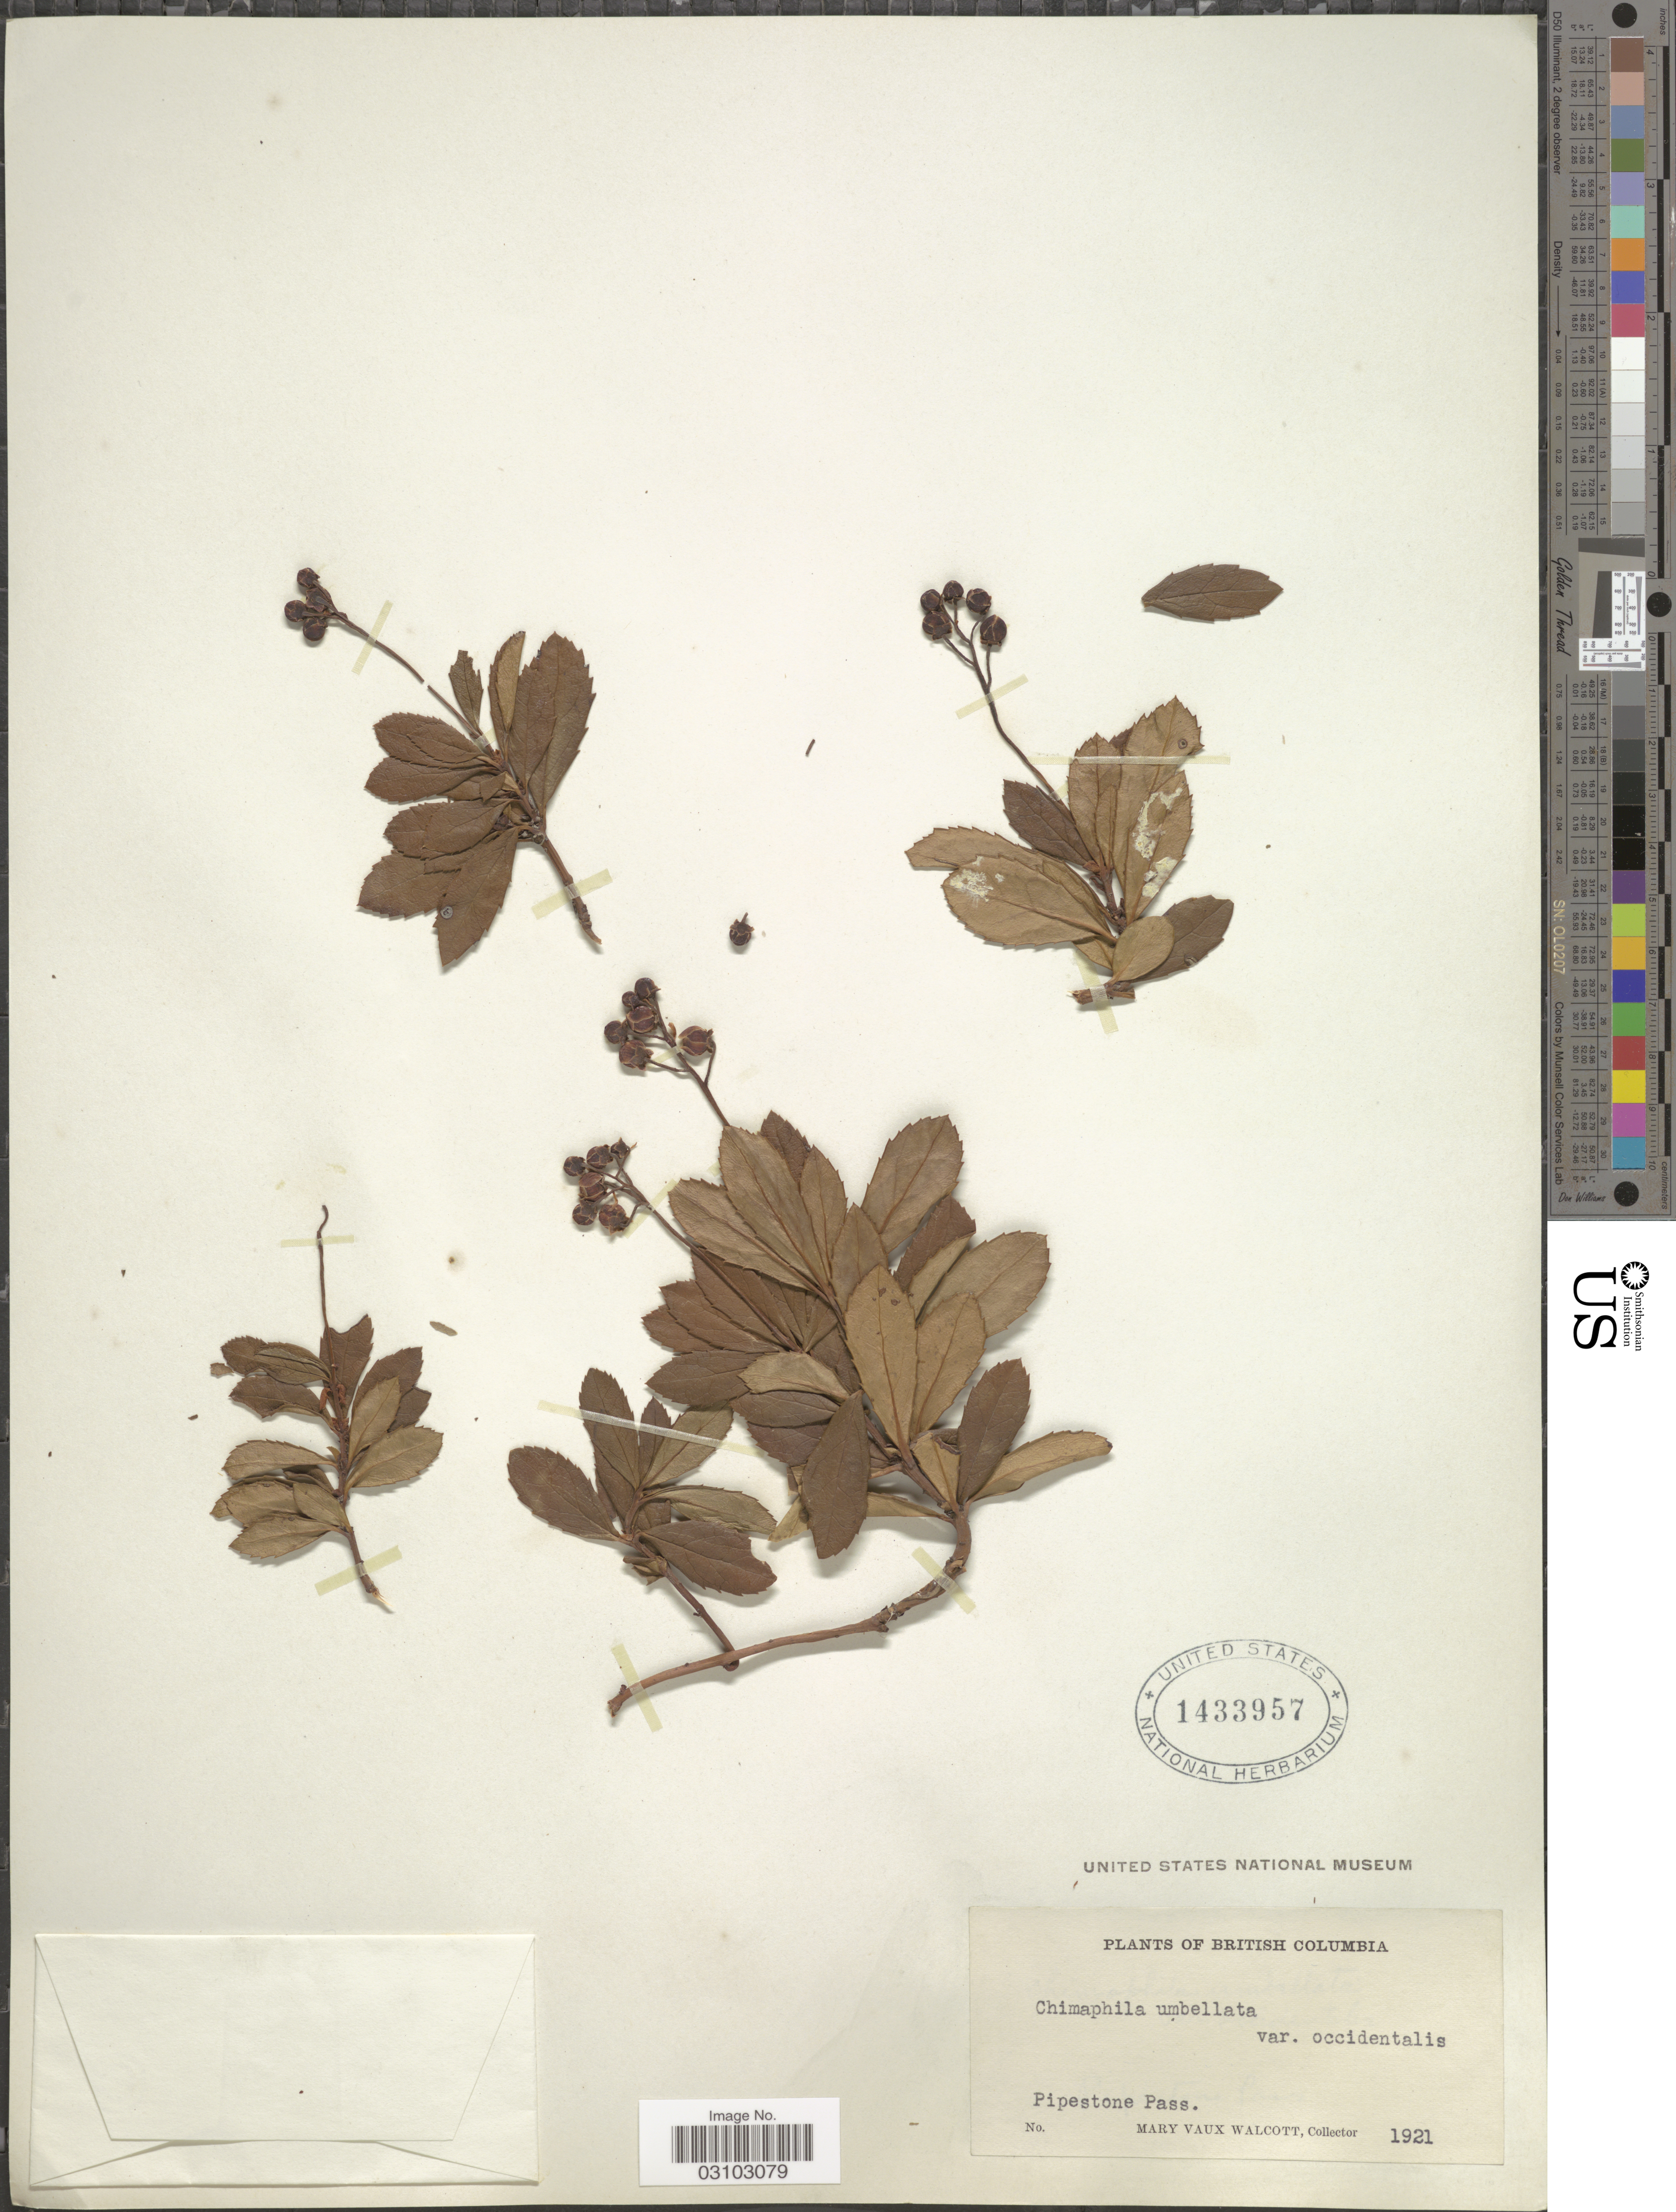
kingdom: Plantae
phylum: Tracheophyta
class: Magnoliopsida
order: Ericales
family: Ericaceae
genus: Chimaphila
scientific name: Chimaphila umbellata var. occidentalis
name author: (Rydb.) S.F. Blake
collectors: M. Walcott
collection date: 1921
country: Canada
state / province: British Columbia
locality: Pipestone Pass.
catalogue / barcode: US 1433957